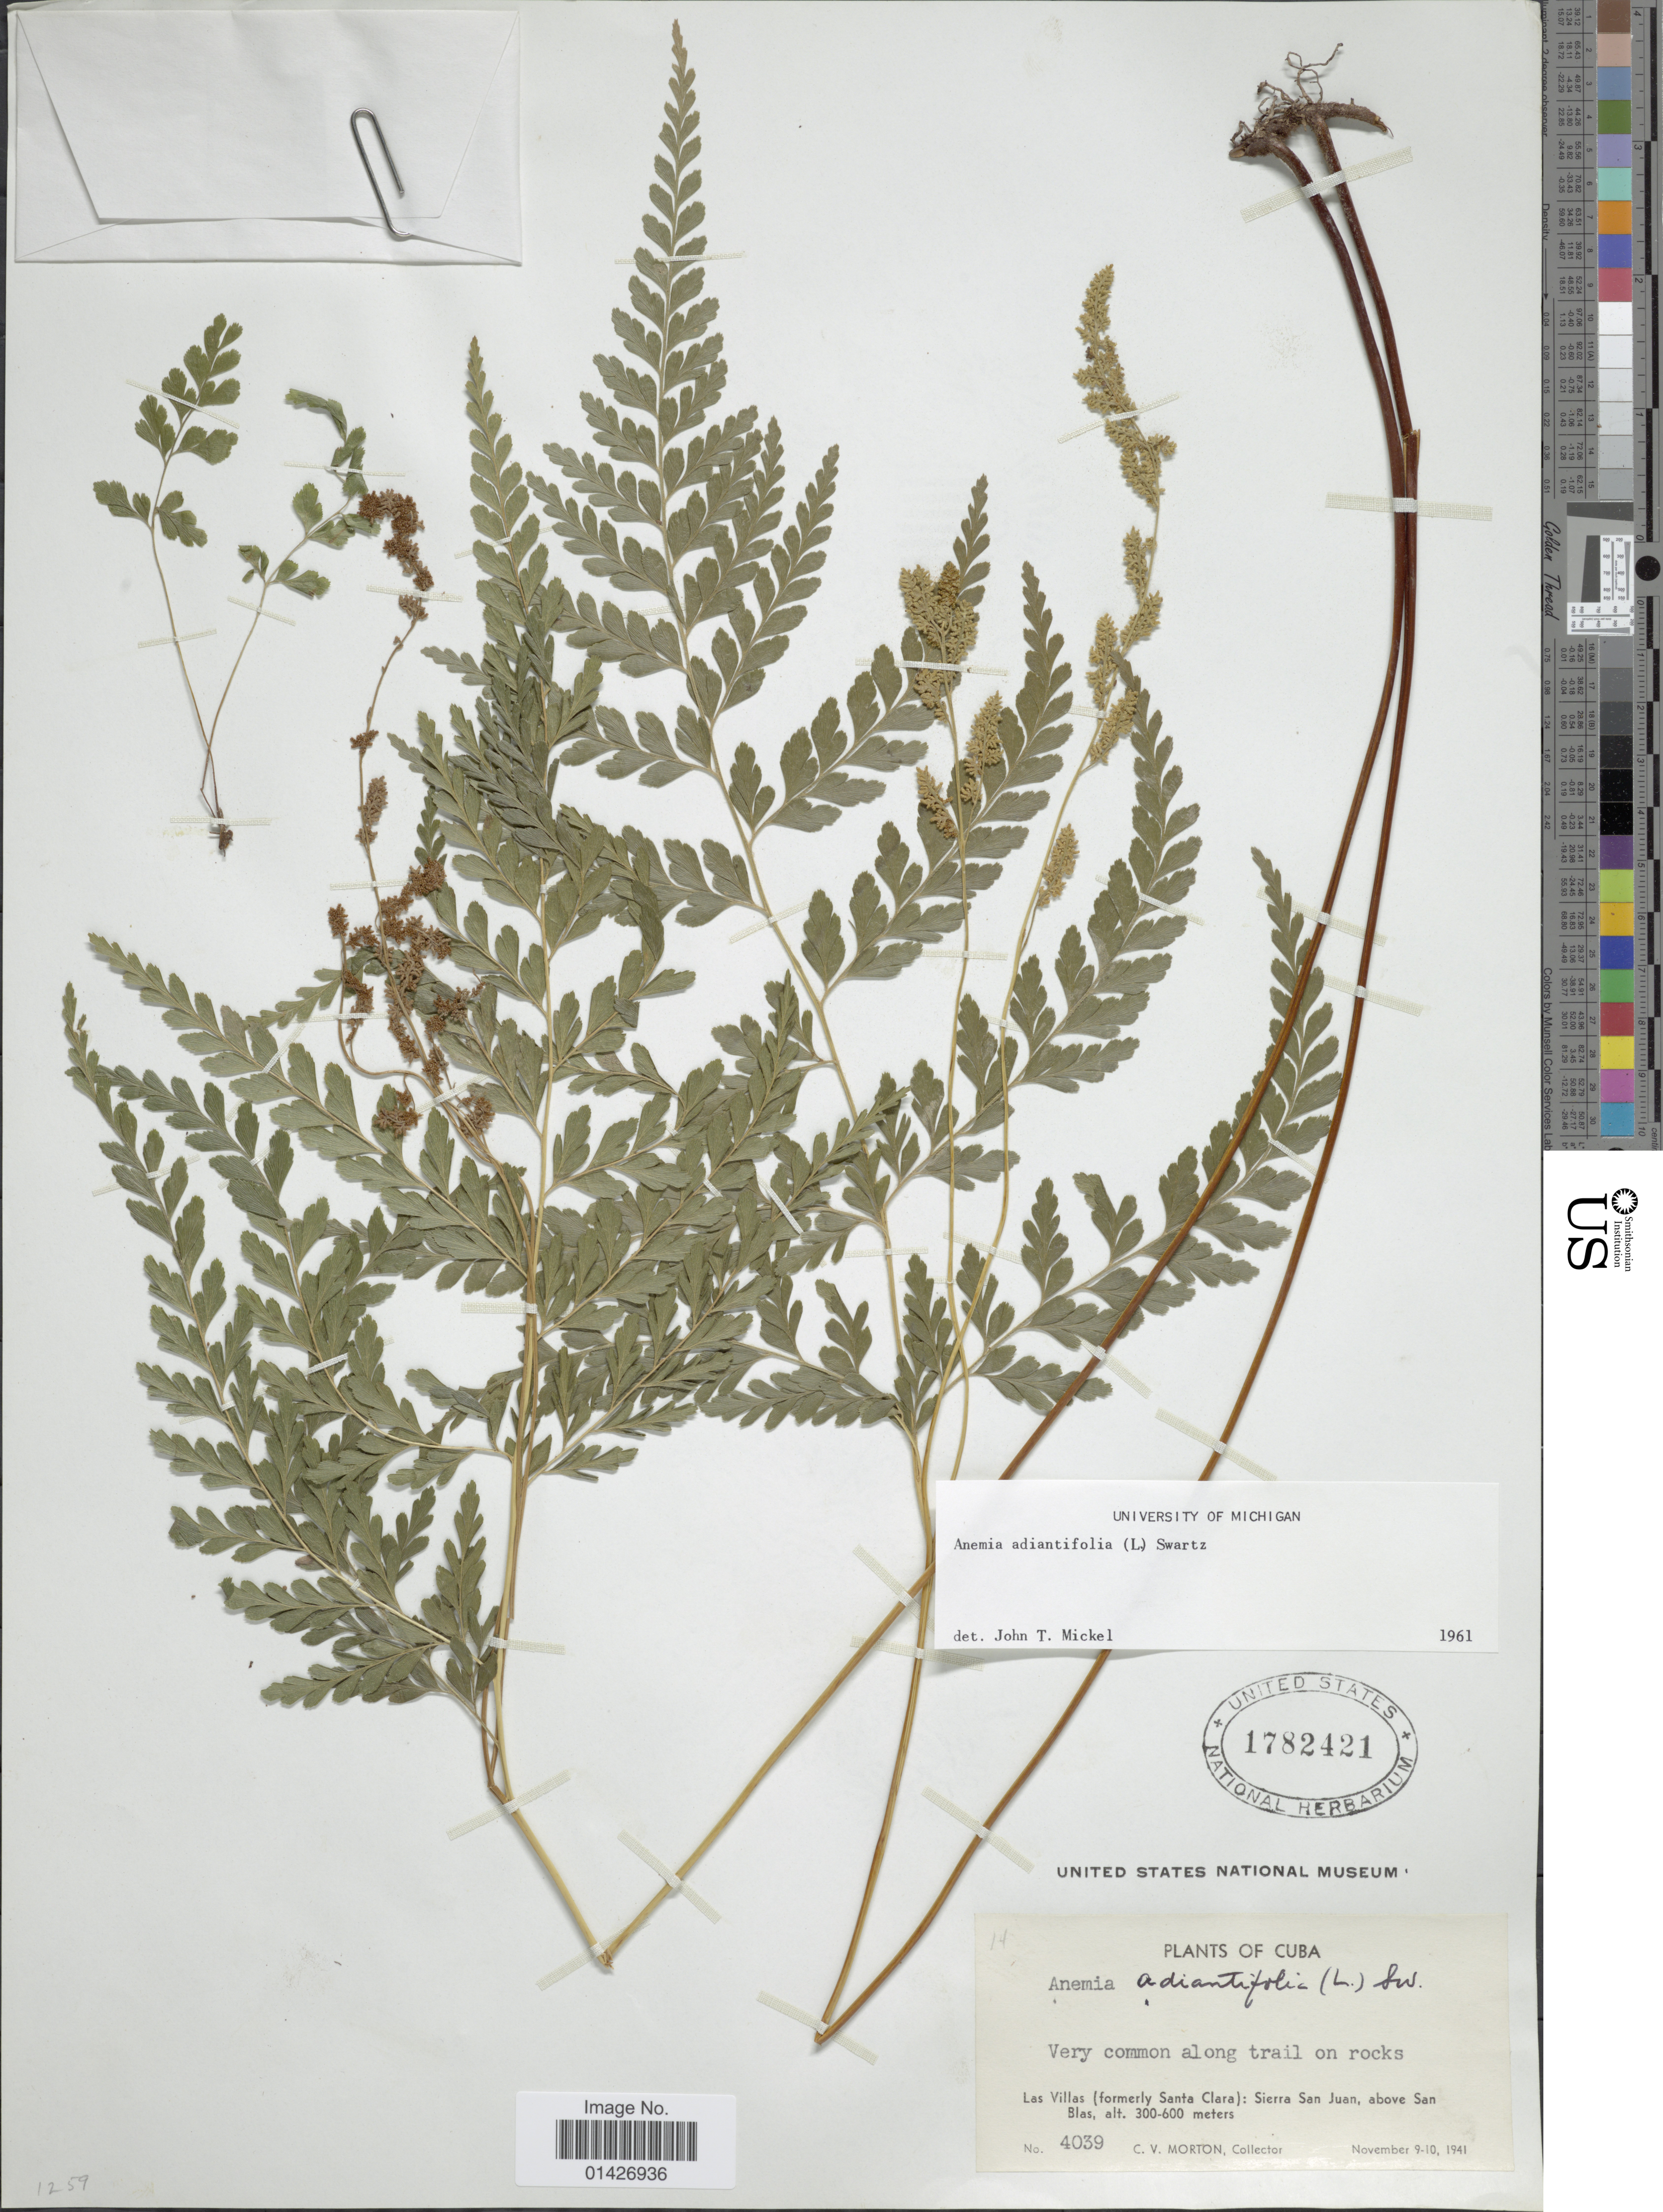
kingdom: Plantae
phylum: Tracheophyta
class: Polypodiopsida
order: Schizaeales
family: Anemiaceae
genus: Anemia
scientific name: Anemia adiantifolia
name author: (L.) Sw.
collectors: C. V. Morton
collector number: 4039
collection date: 1941-11-09/1941-11-10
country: Cuba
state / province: Las Villas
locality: (formerly Santa Clara): Sierra San Juan, above San Blas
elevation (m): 300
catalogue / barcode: US 1782421